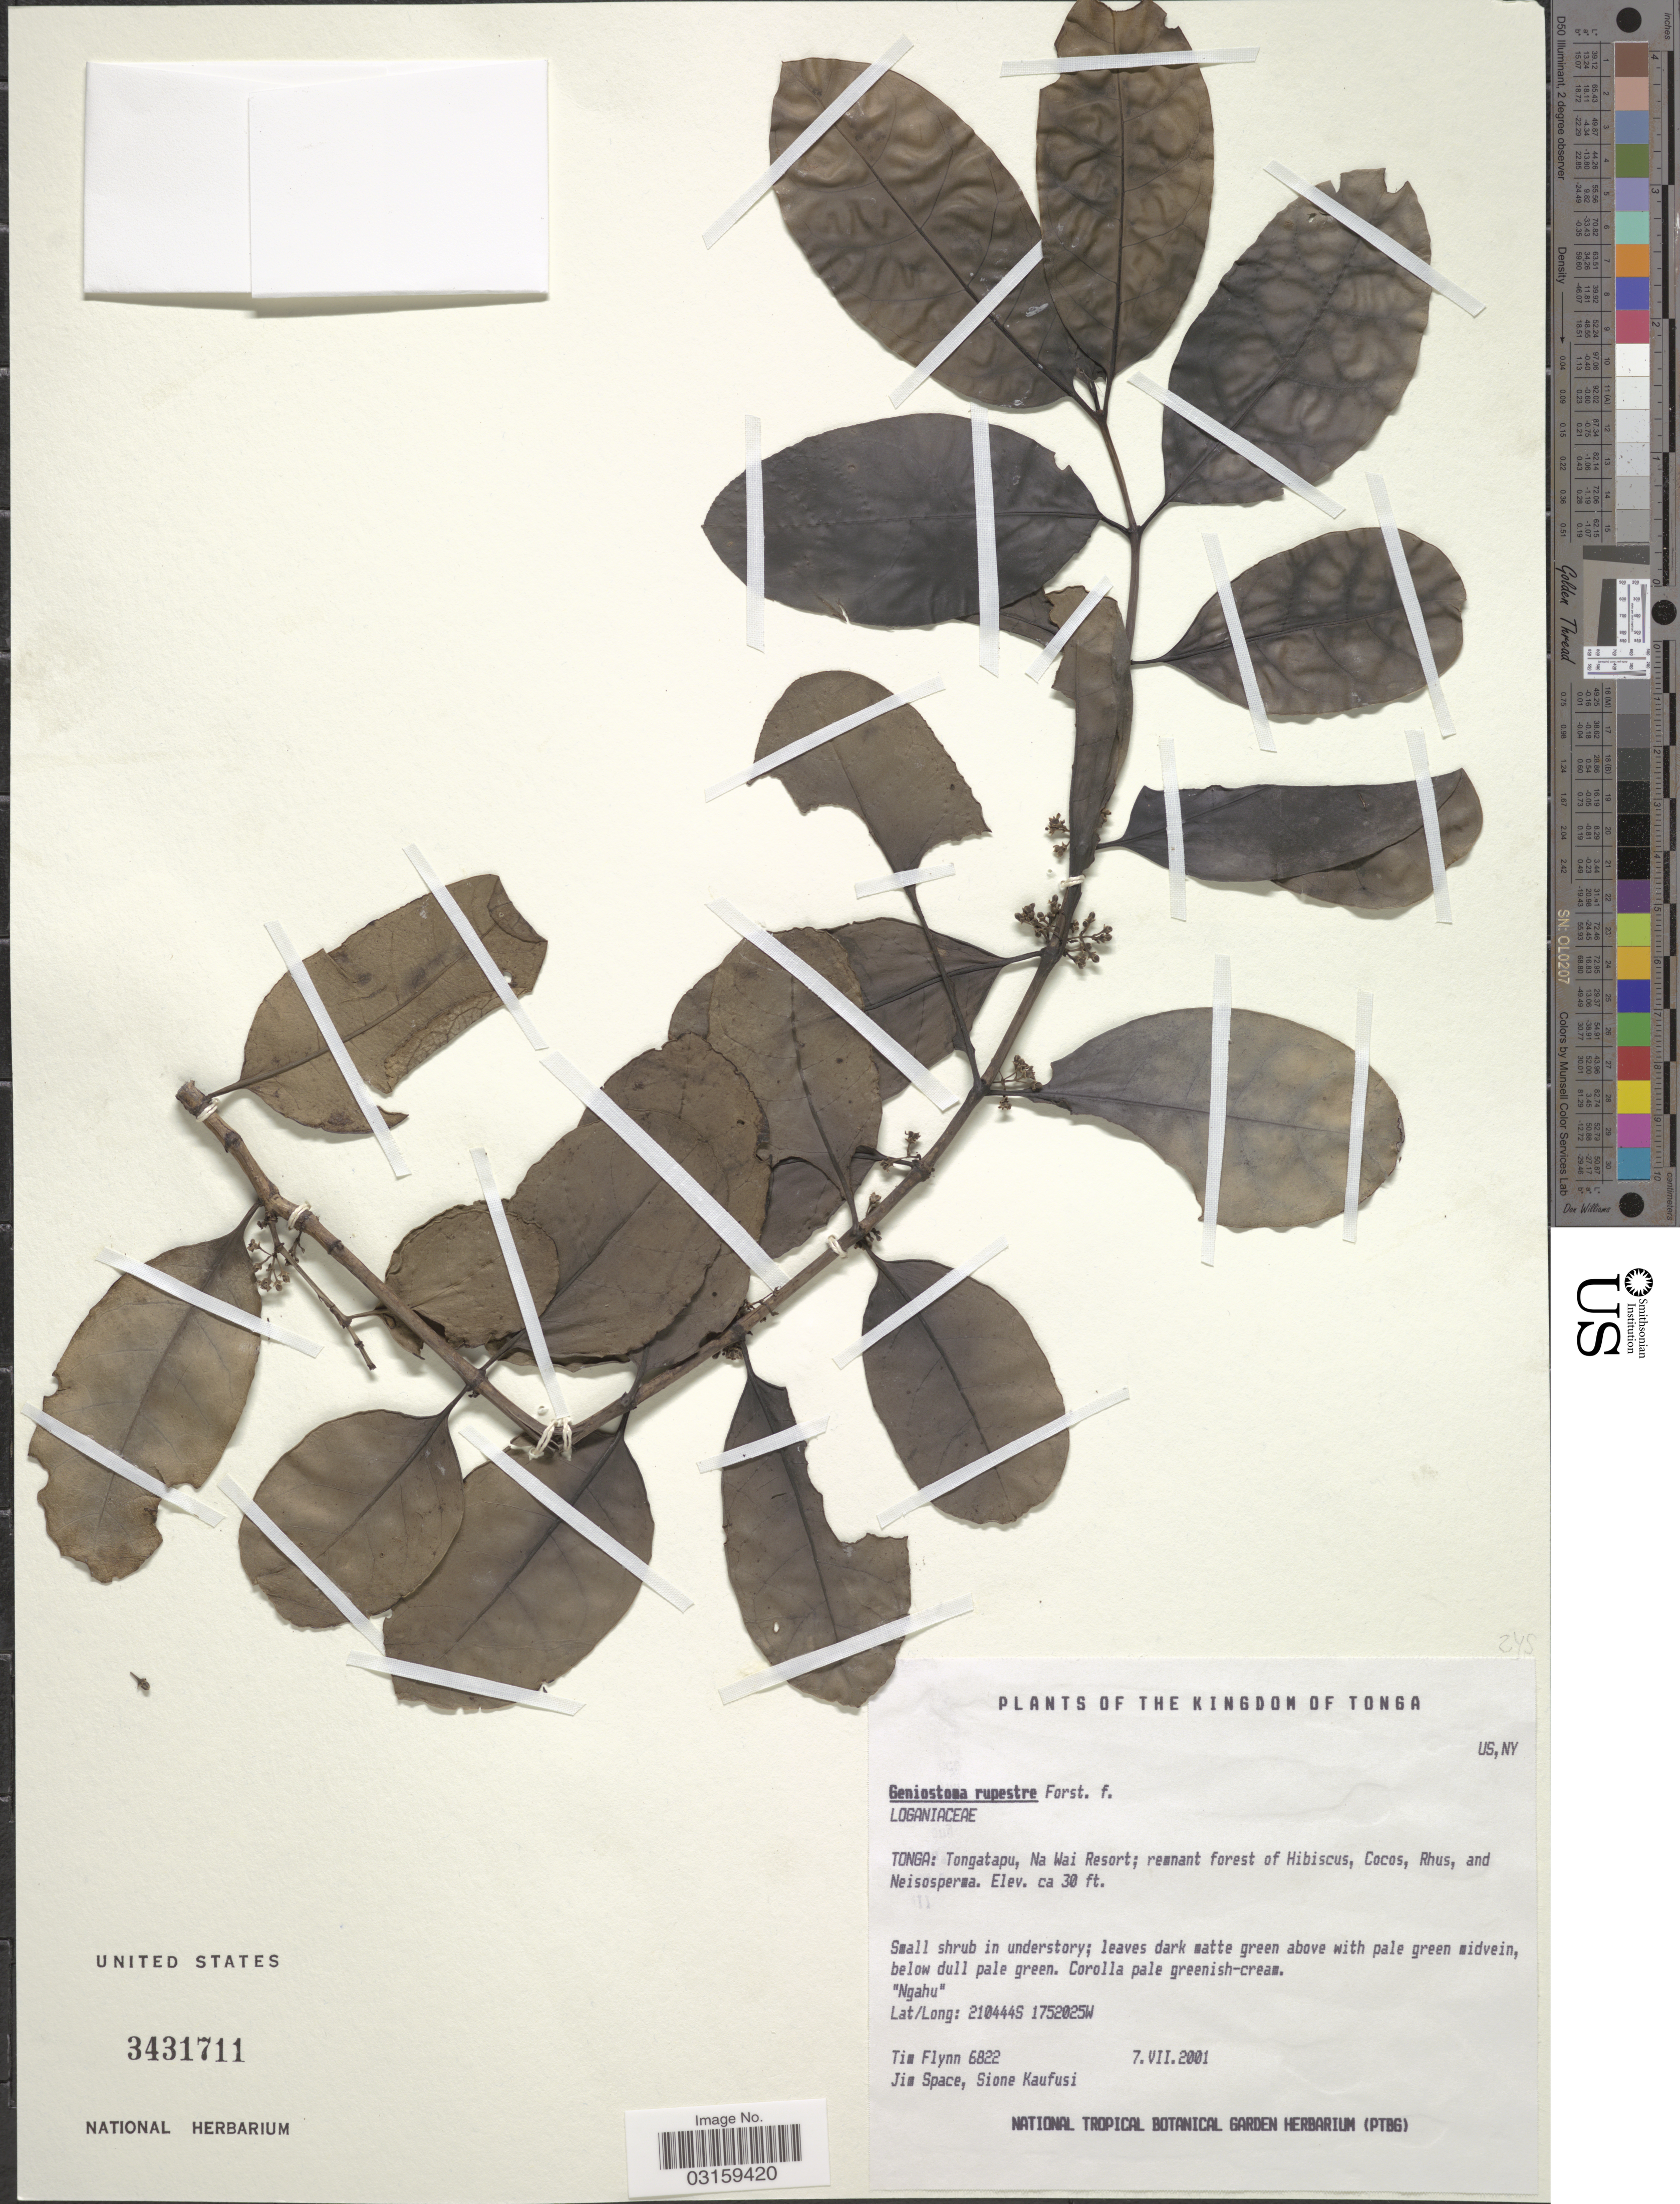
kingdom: Plantae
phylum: Tracheophyta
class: Magnoliopsida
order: Gentianales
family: Loganiaceae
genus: Geniostoma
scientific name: Geniostoma rupestre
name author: J.R. Forst. & G. Forst.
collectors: T. Flynn, J. Space & S. Kaufusi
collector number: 6822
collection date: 2001-07-07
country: Tonga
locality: The Kingdom of Tonga. Tongatapu, Na Wai Resort.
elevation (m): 9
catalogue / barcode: US 3431711